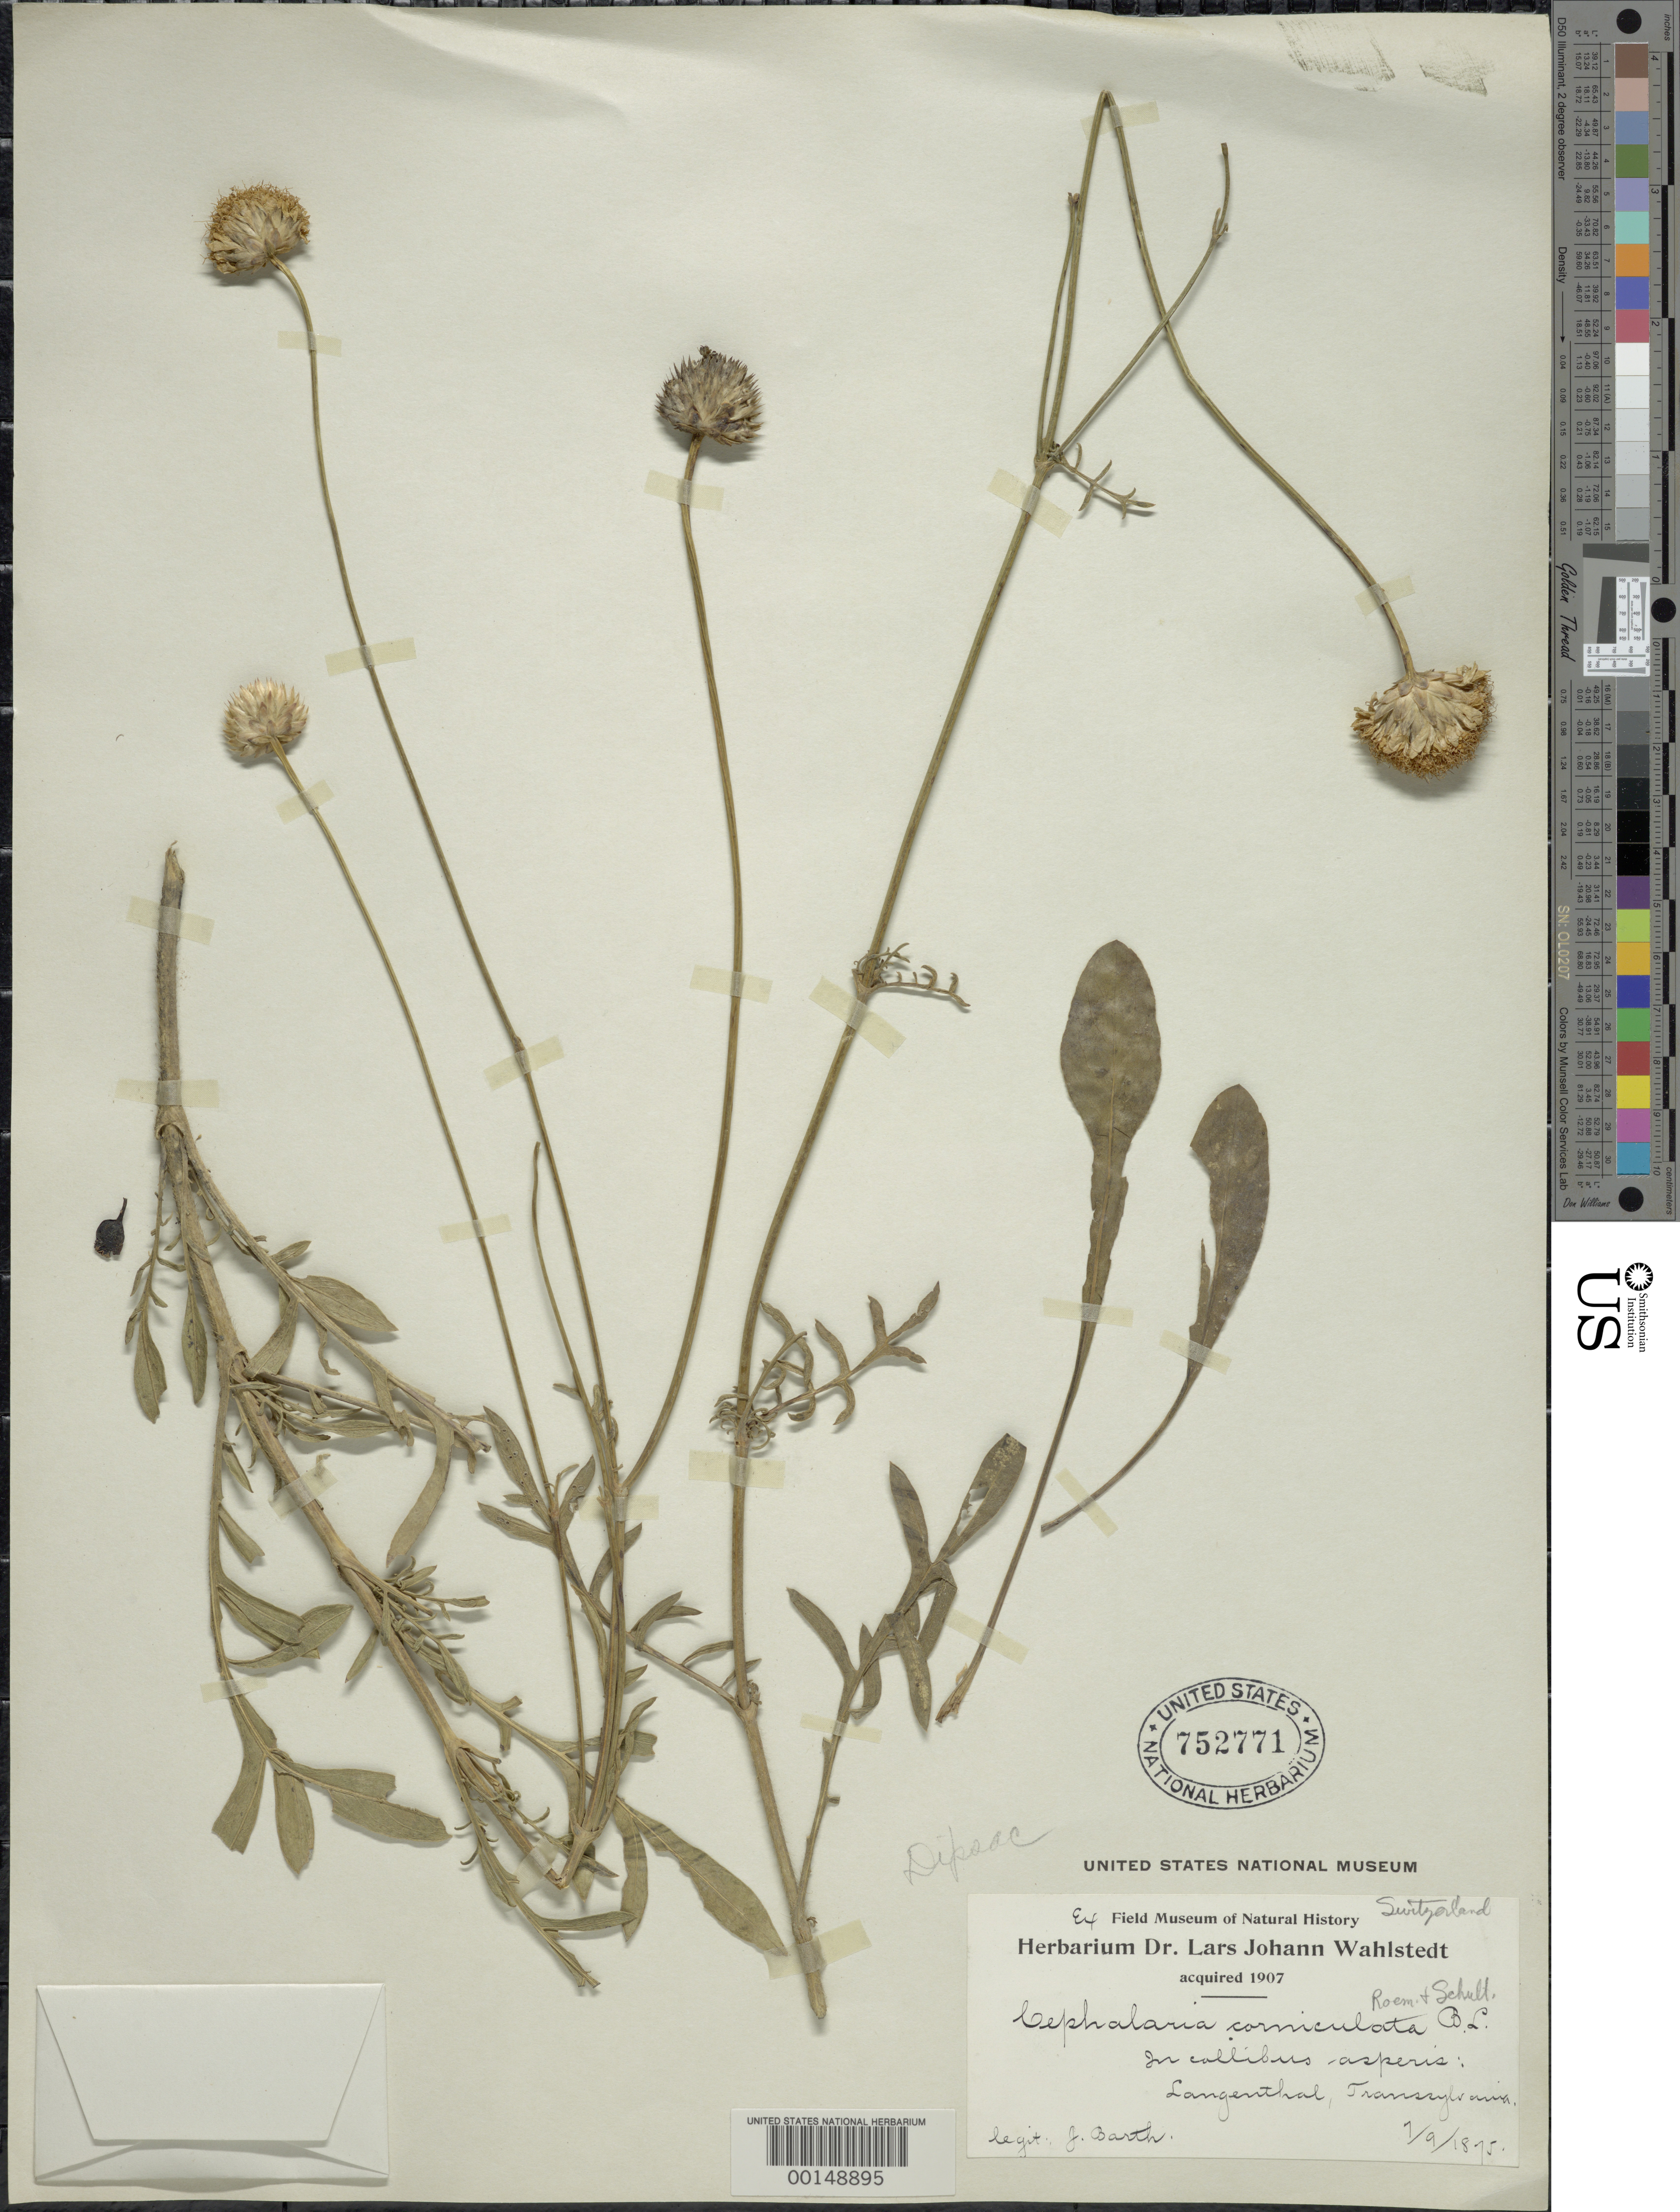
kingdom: Plantae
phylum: Tracheophyta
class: Magnoliopsida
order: Dipsacales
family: Caprifoliaceae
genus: Cephalaria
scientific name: Cephalaria corniculata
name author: Roem. & Schult.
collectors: J. Barth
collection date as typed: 07 Sep 1875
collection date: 1875-09-07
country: Switzerland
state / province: Bern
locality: Langenthal, Transylvania (?)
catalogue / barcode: US 752771